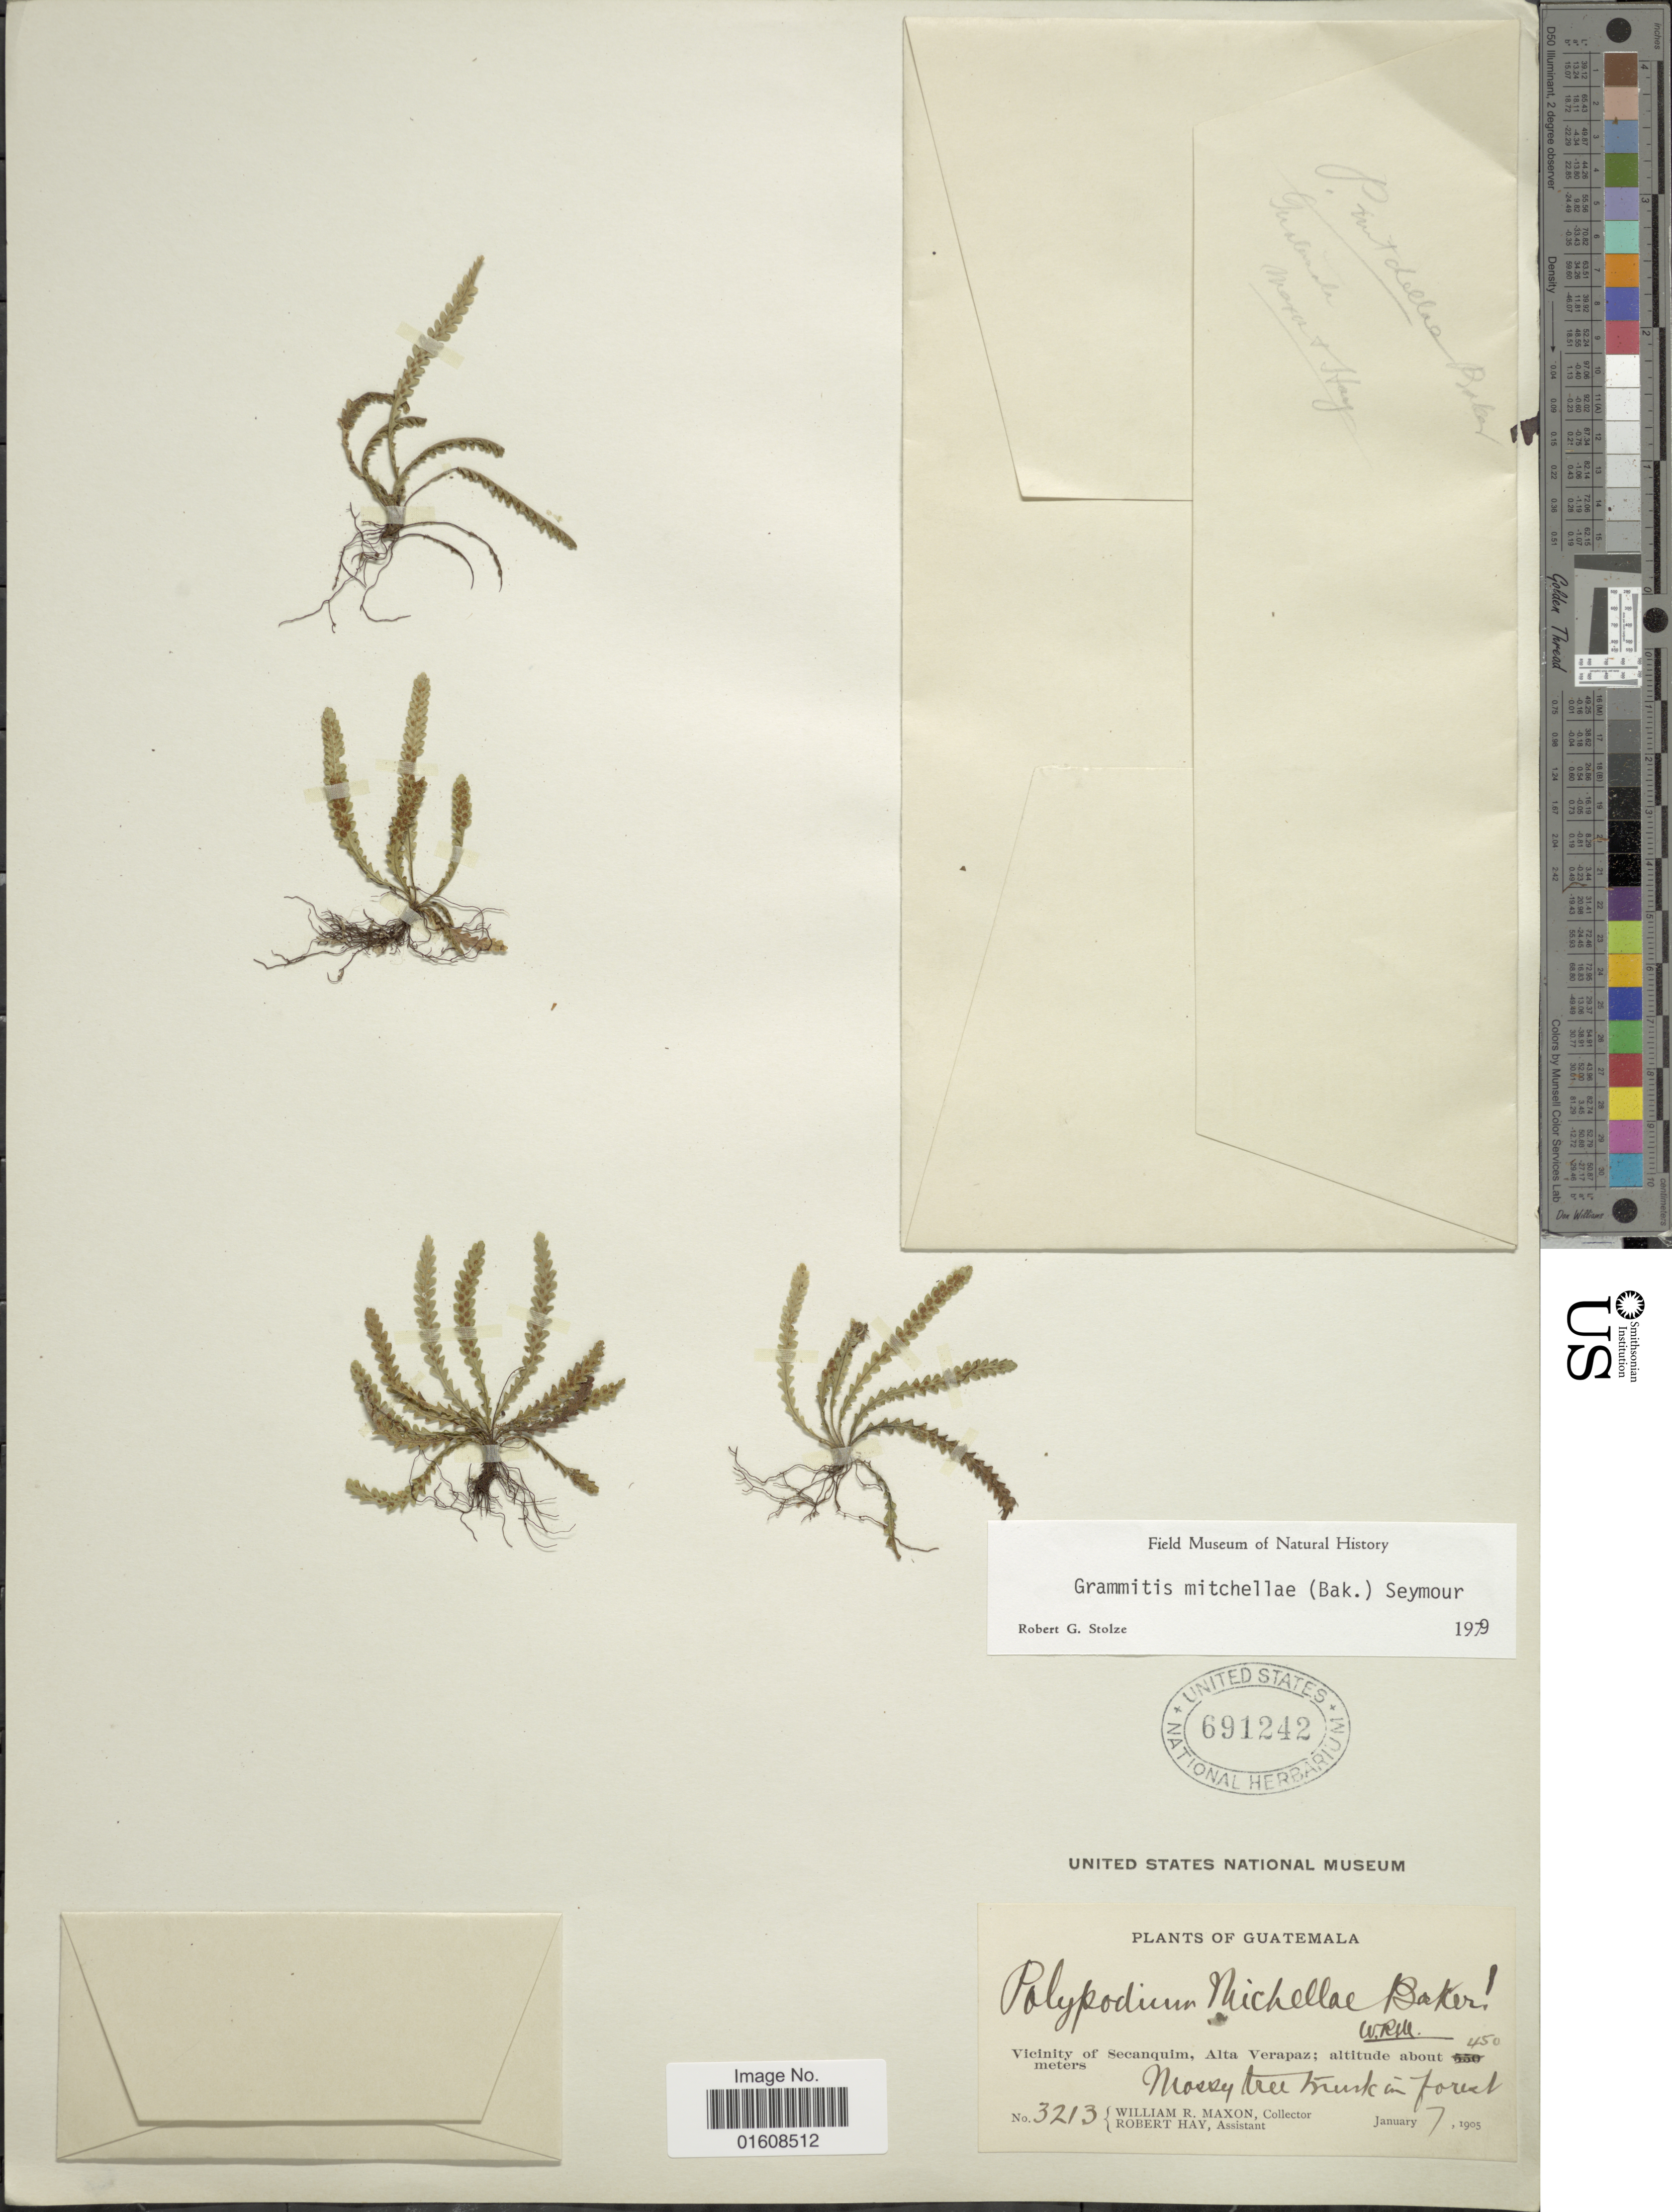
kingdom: Plantae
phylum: Tracheophyta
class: Polypodiopsida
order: Polypodiales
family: Polypodiaceae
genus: Leucotrichum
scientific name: Leucotrichum mitchelliae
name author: (Baker) Labiak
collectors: W. R. Maxon & R. H. Hay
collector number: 3213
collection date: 1905-01-07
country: Guatemala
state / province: Alta Verapaz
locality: Vicinity of Secanquim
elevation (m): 450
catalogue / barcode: US 691242